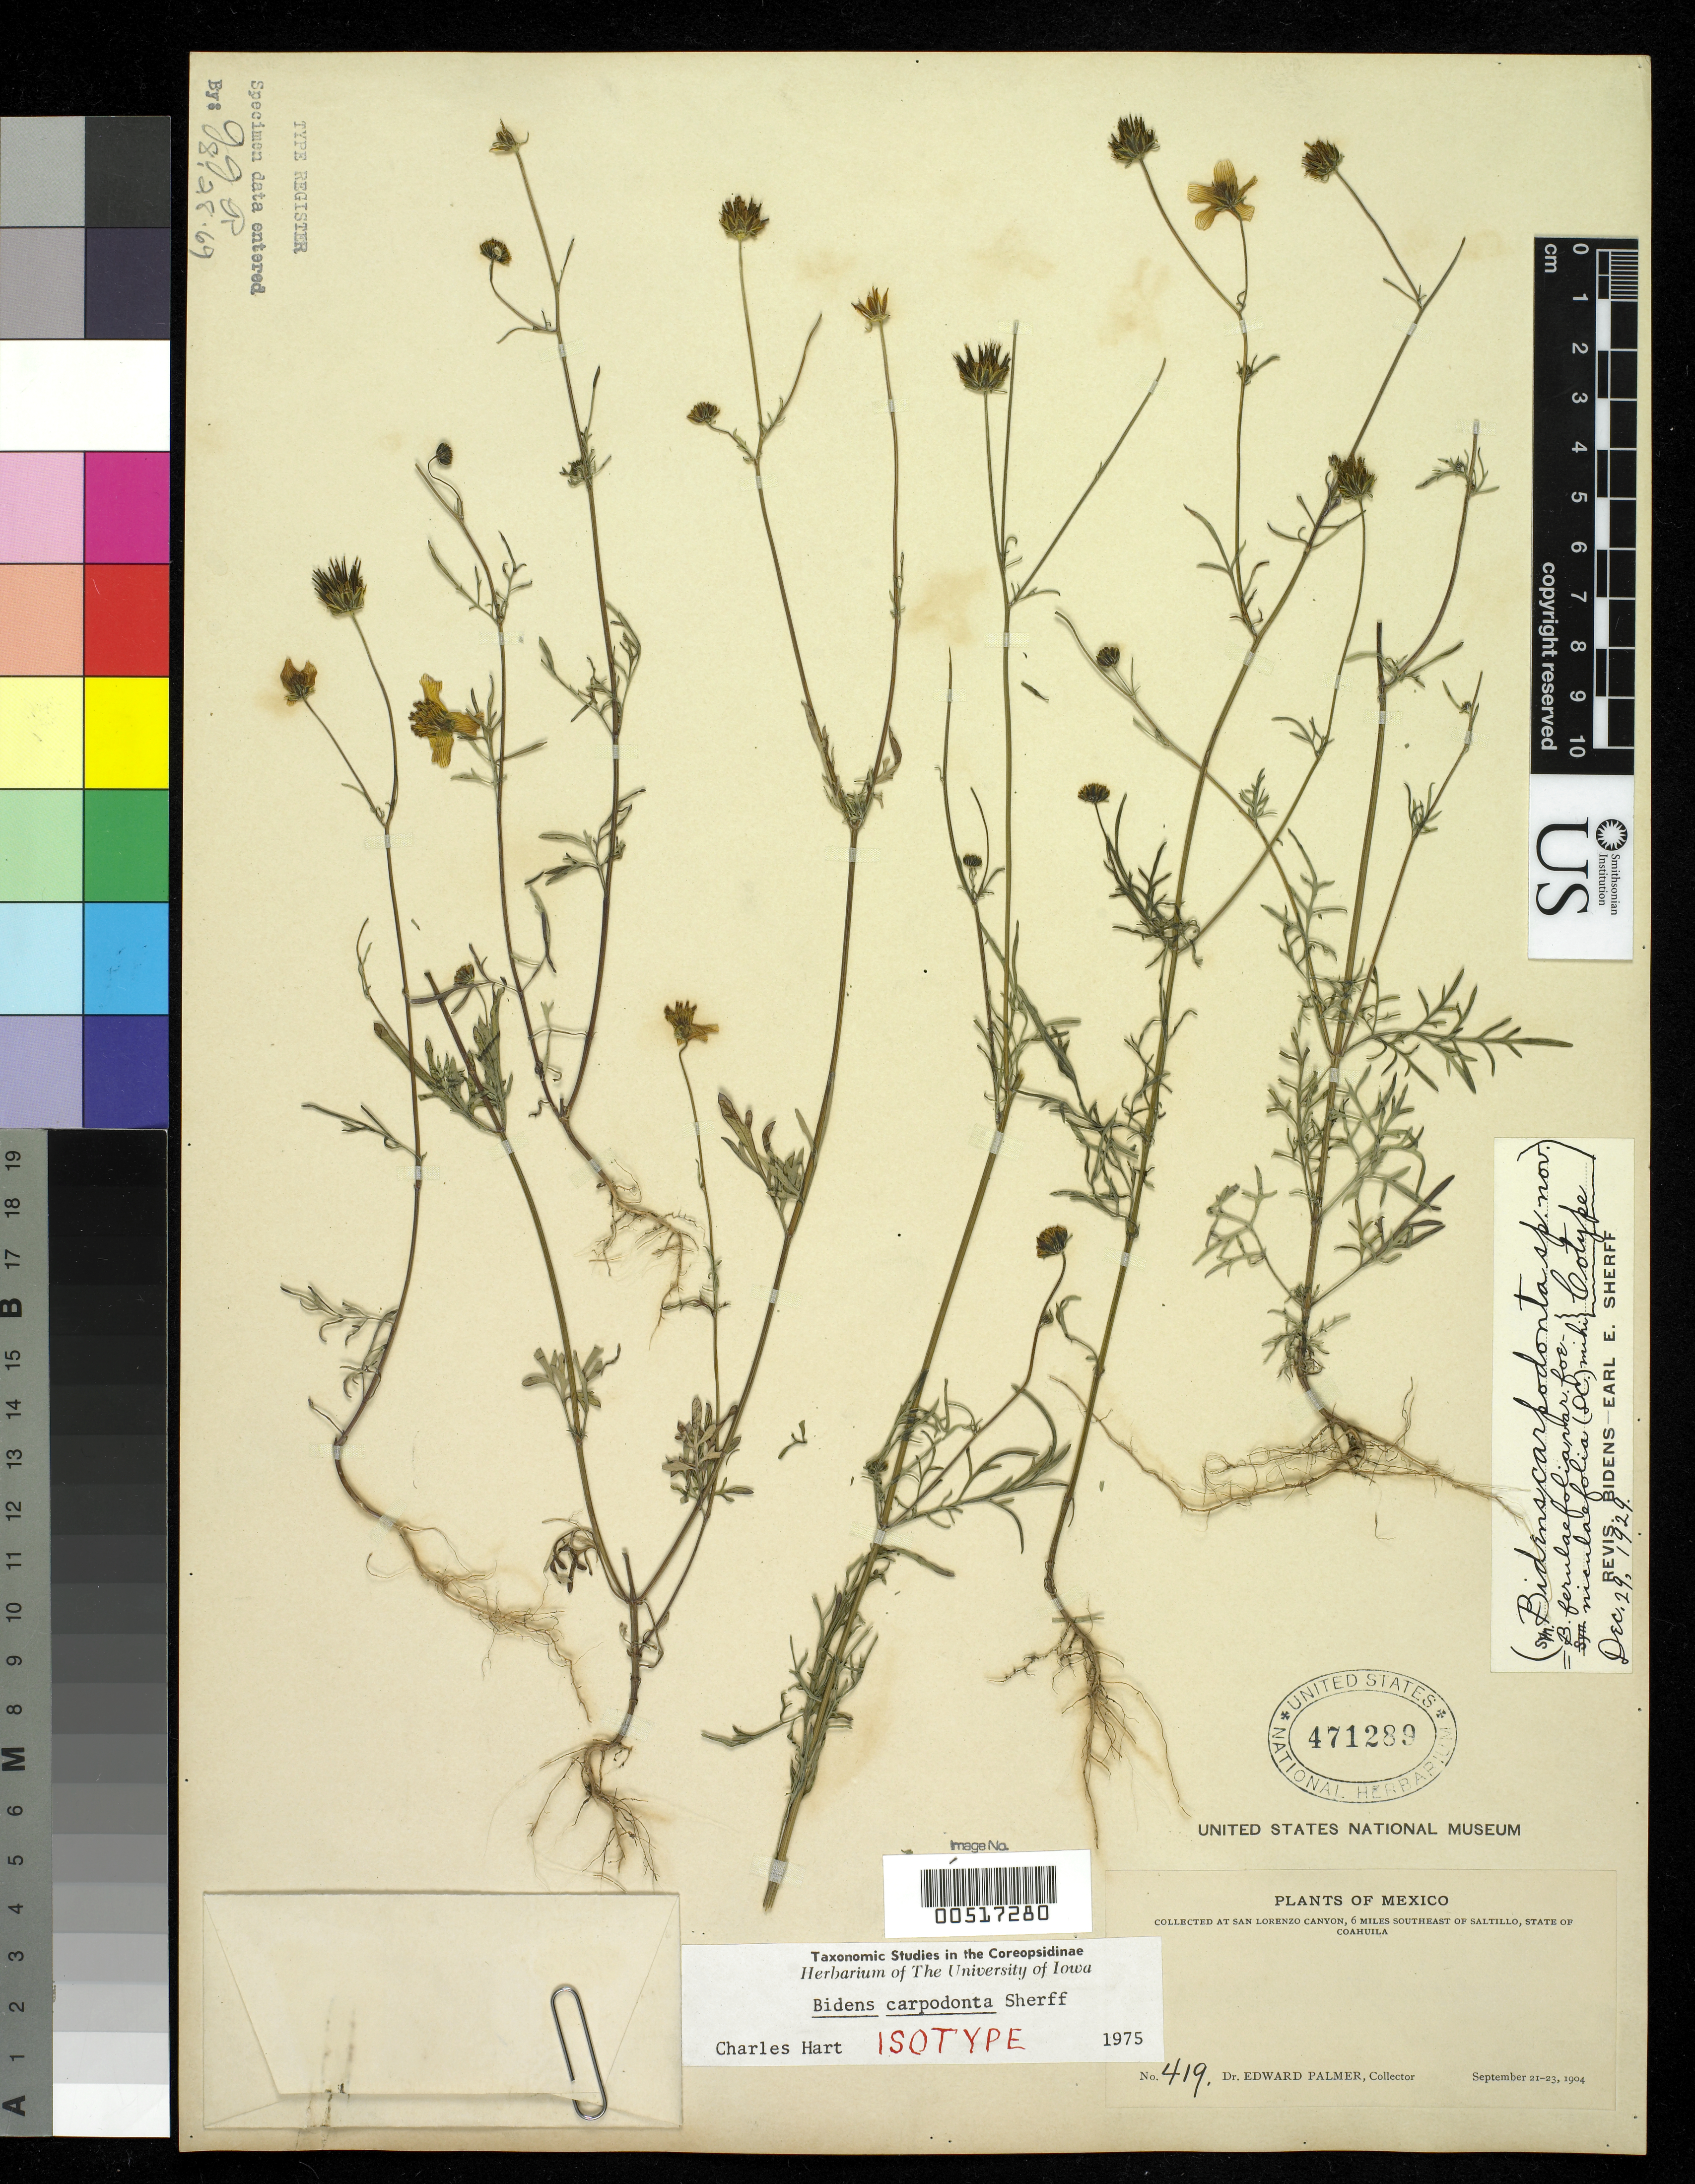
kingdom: Plantae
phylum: Tracheophyta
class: Magnoliopsida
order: Asterales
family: Asteraceae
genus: Bidens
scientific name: Bidens carpodonta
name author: Sherff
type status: Isotype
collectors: E. Palmer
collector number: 419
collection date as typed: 21 Sep 1904 to 23 Sep 1904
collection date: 1904-09-21/1904-09-23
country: Mexico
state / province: Coahuila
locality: San Lorenzo Canyon, 6 mi SE of Saltillo.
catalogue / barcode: US 471289